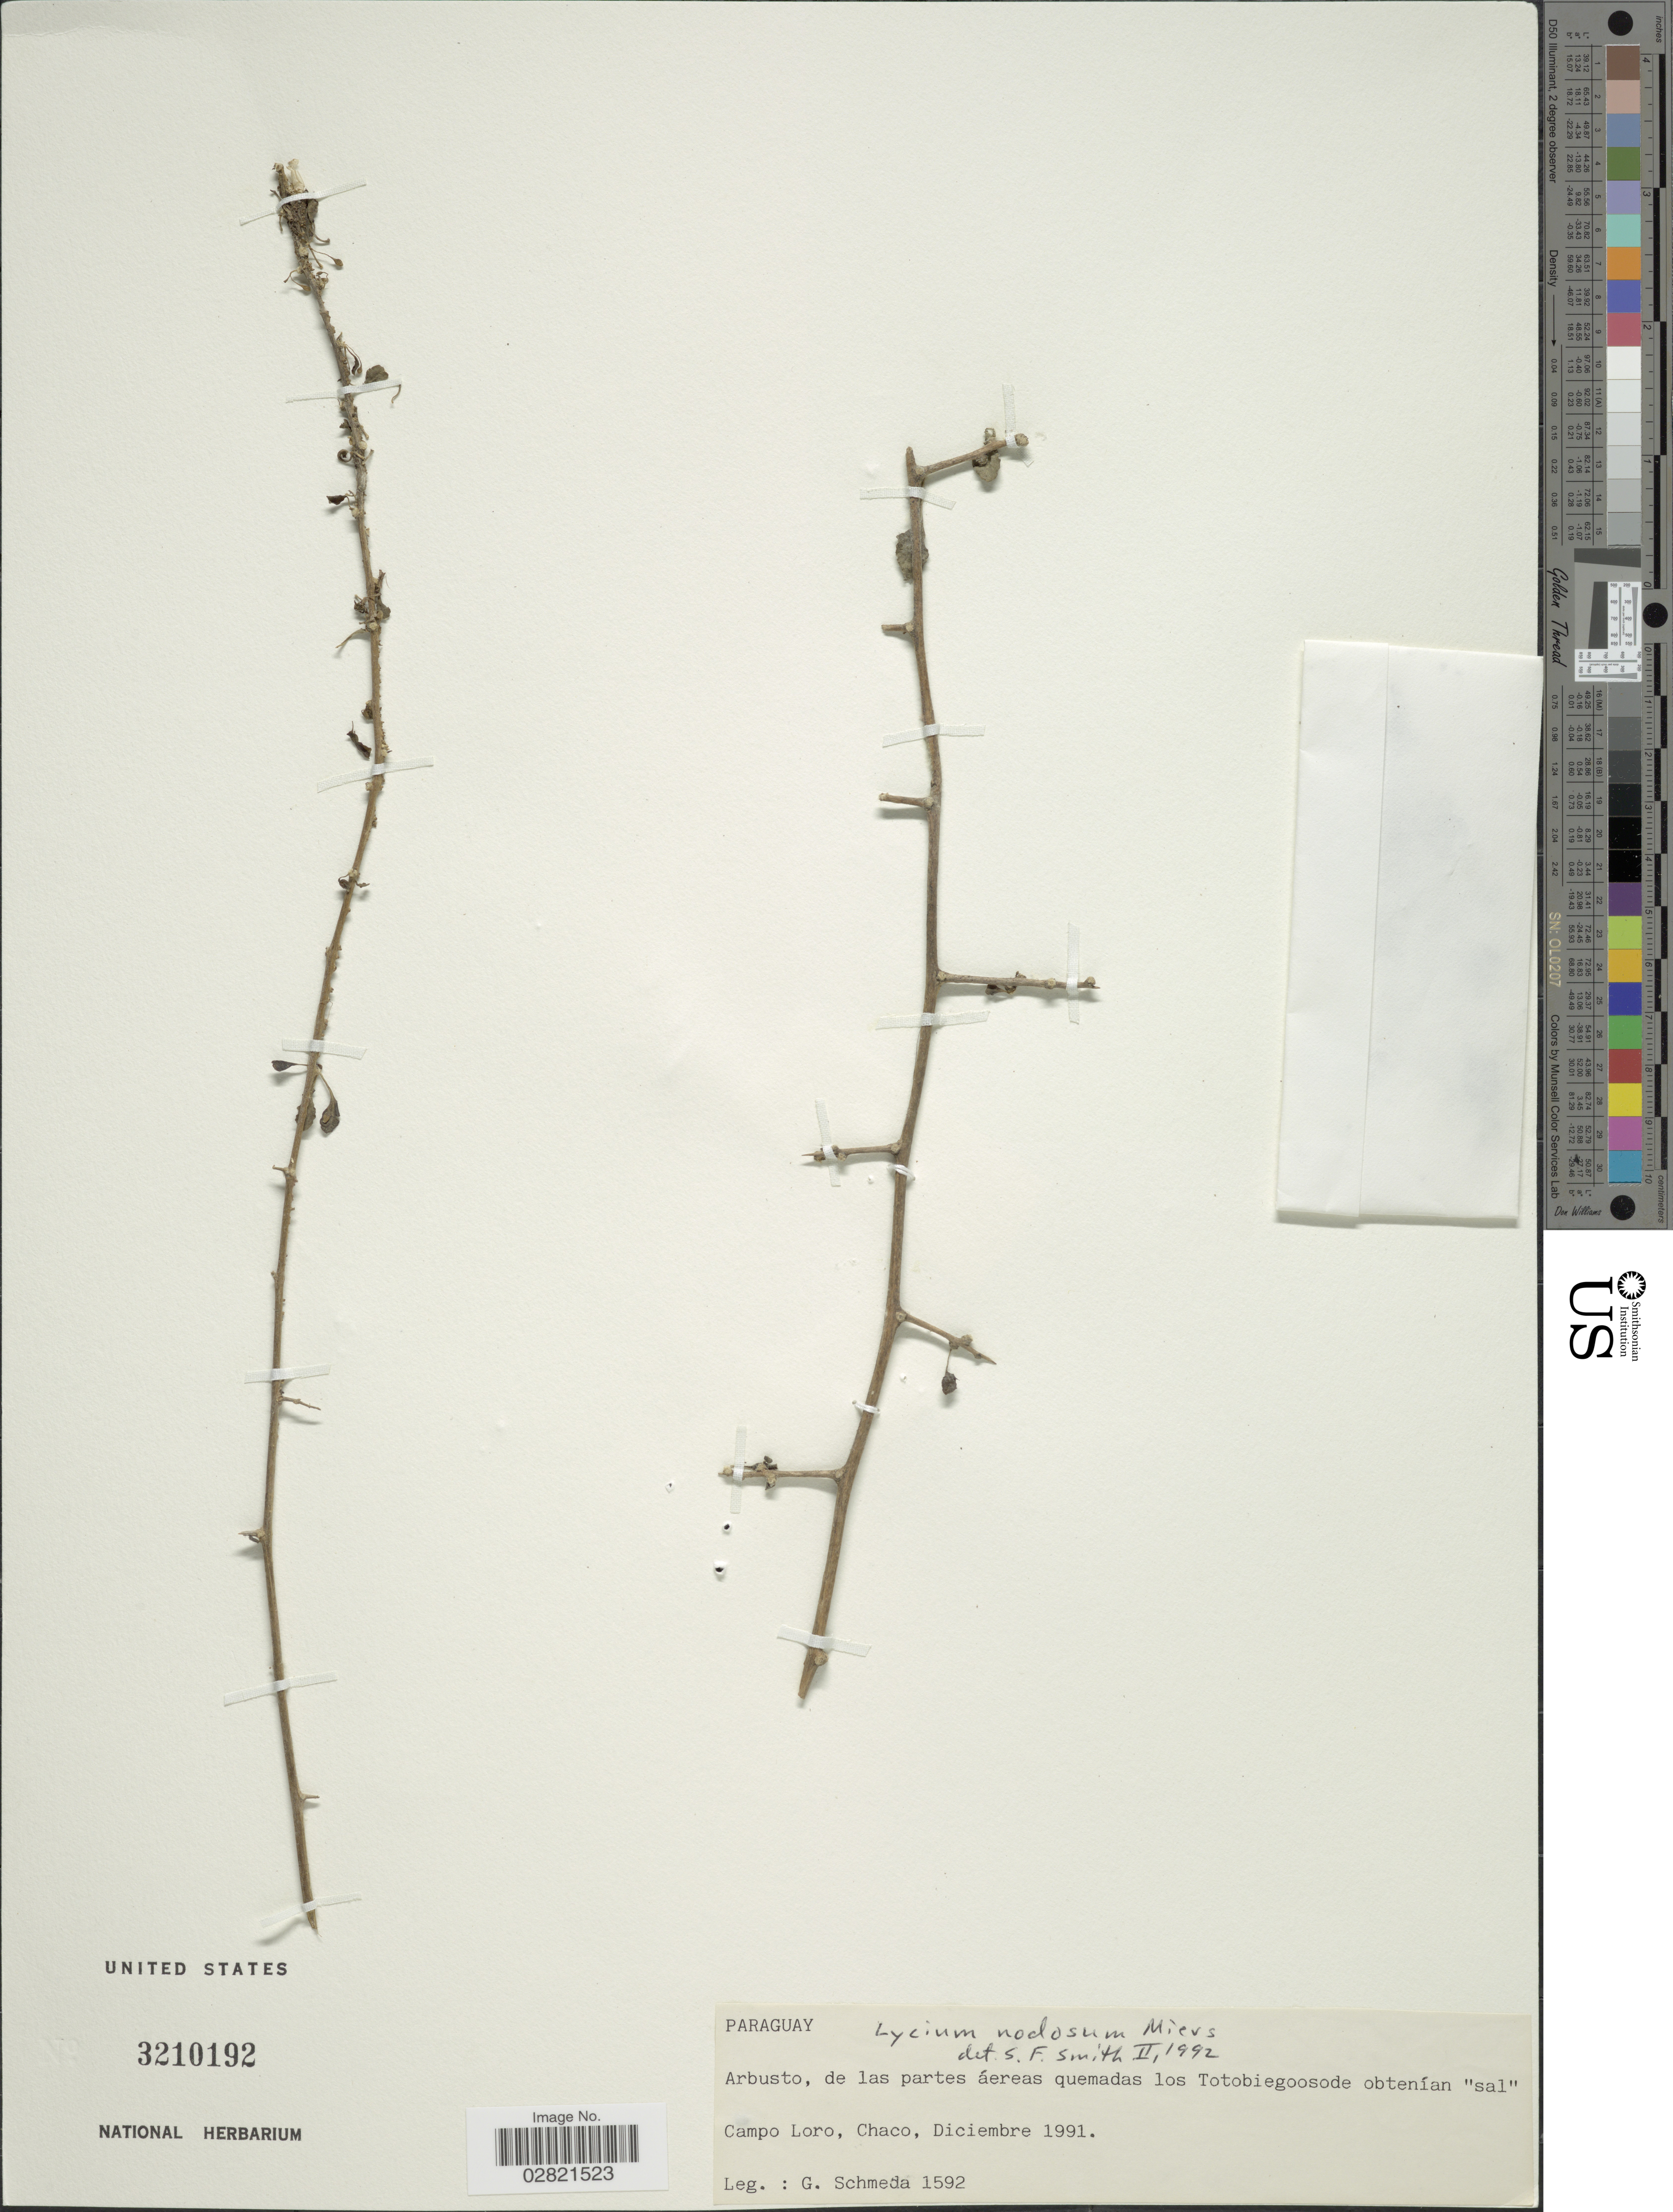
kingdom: Plantae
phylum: Tracheophyta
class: Magnoliopsida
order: Solanales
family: Solanaceae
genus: Lycium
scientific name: Lycium nodosum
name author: Miers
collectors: G. Schmeda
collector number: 1592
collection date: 1991-12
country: Argentina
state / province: Chaco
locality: Campo Loro, Chaco.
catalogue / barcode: US 3210192